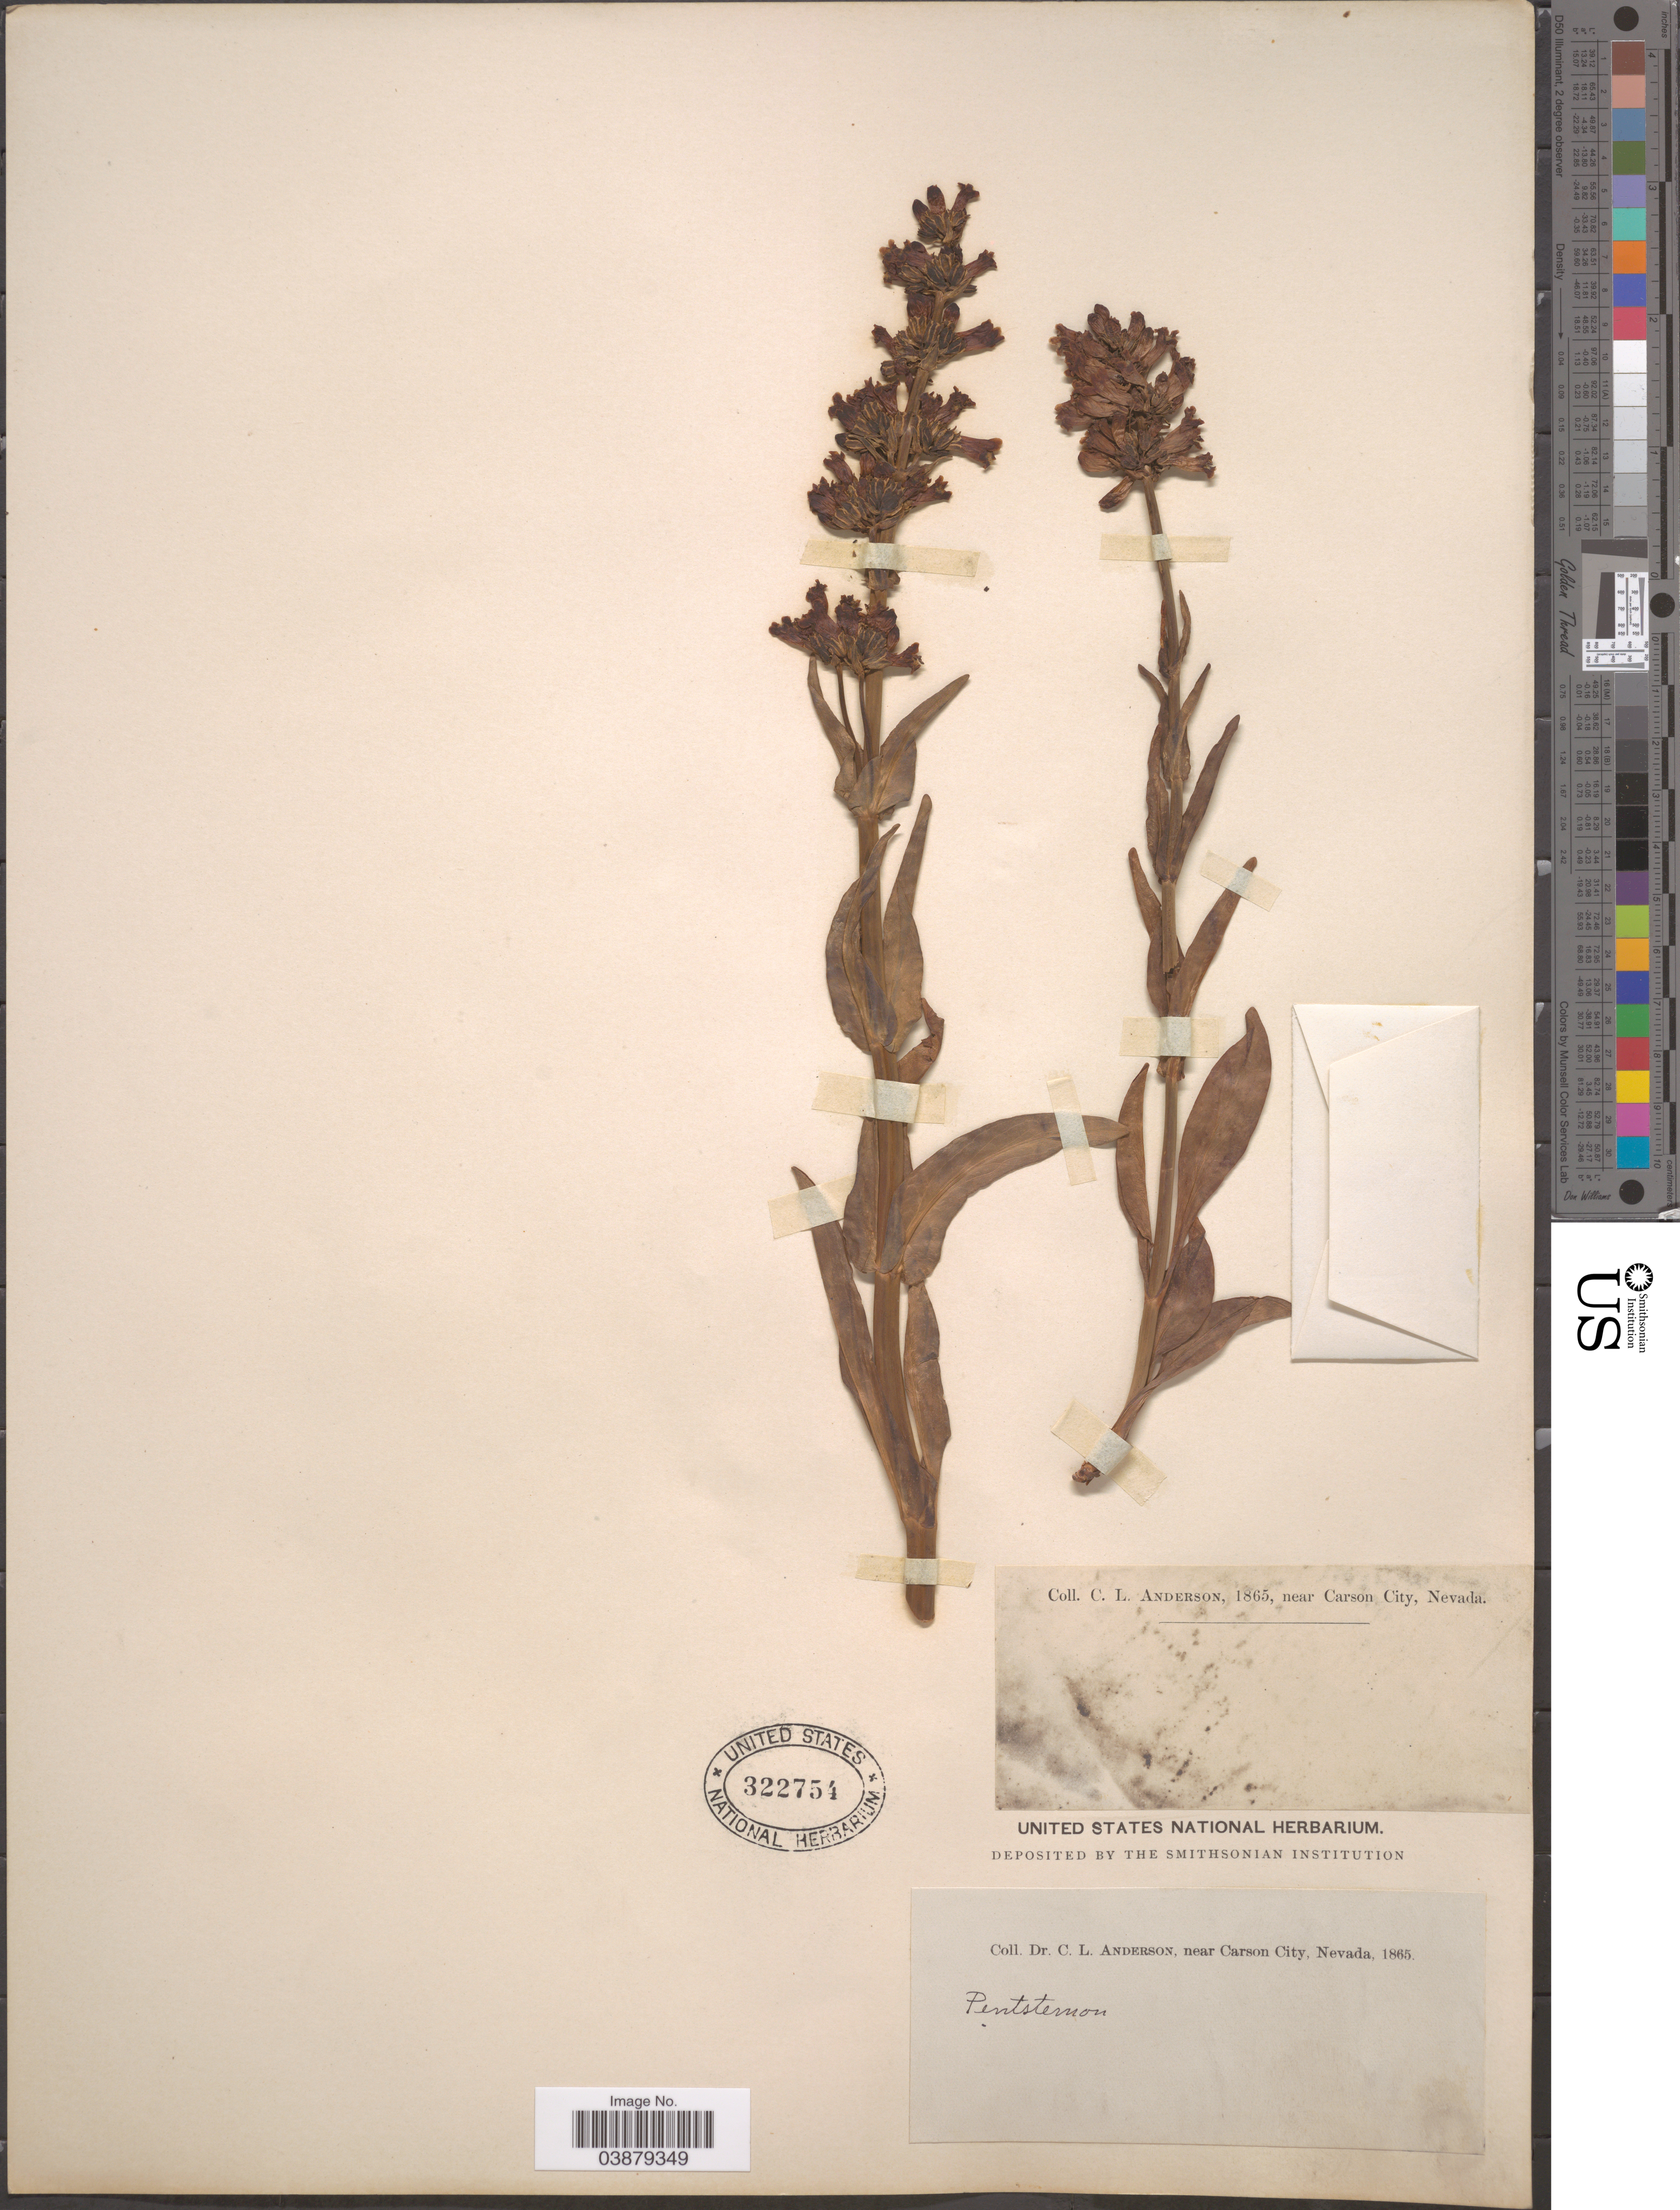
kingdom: Plantae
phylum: Tracheophyta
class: Magnoliopsida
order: Lamiales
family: Plantaginaceae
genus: Penstemon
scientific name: Penstemon sp.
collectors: C. L. Anderson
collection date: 1865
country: United States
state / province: Nevada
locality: Near Carson City.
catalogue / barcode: US 322754